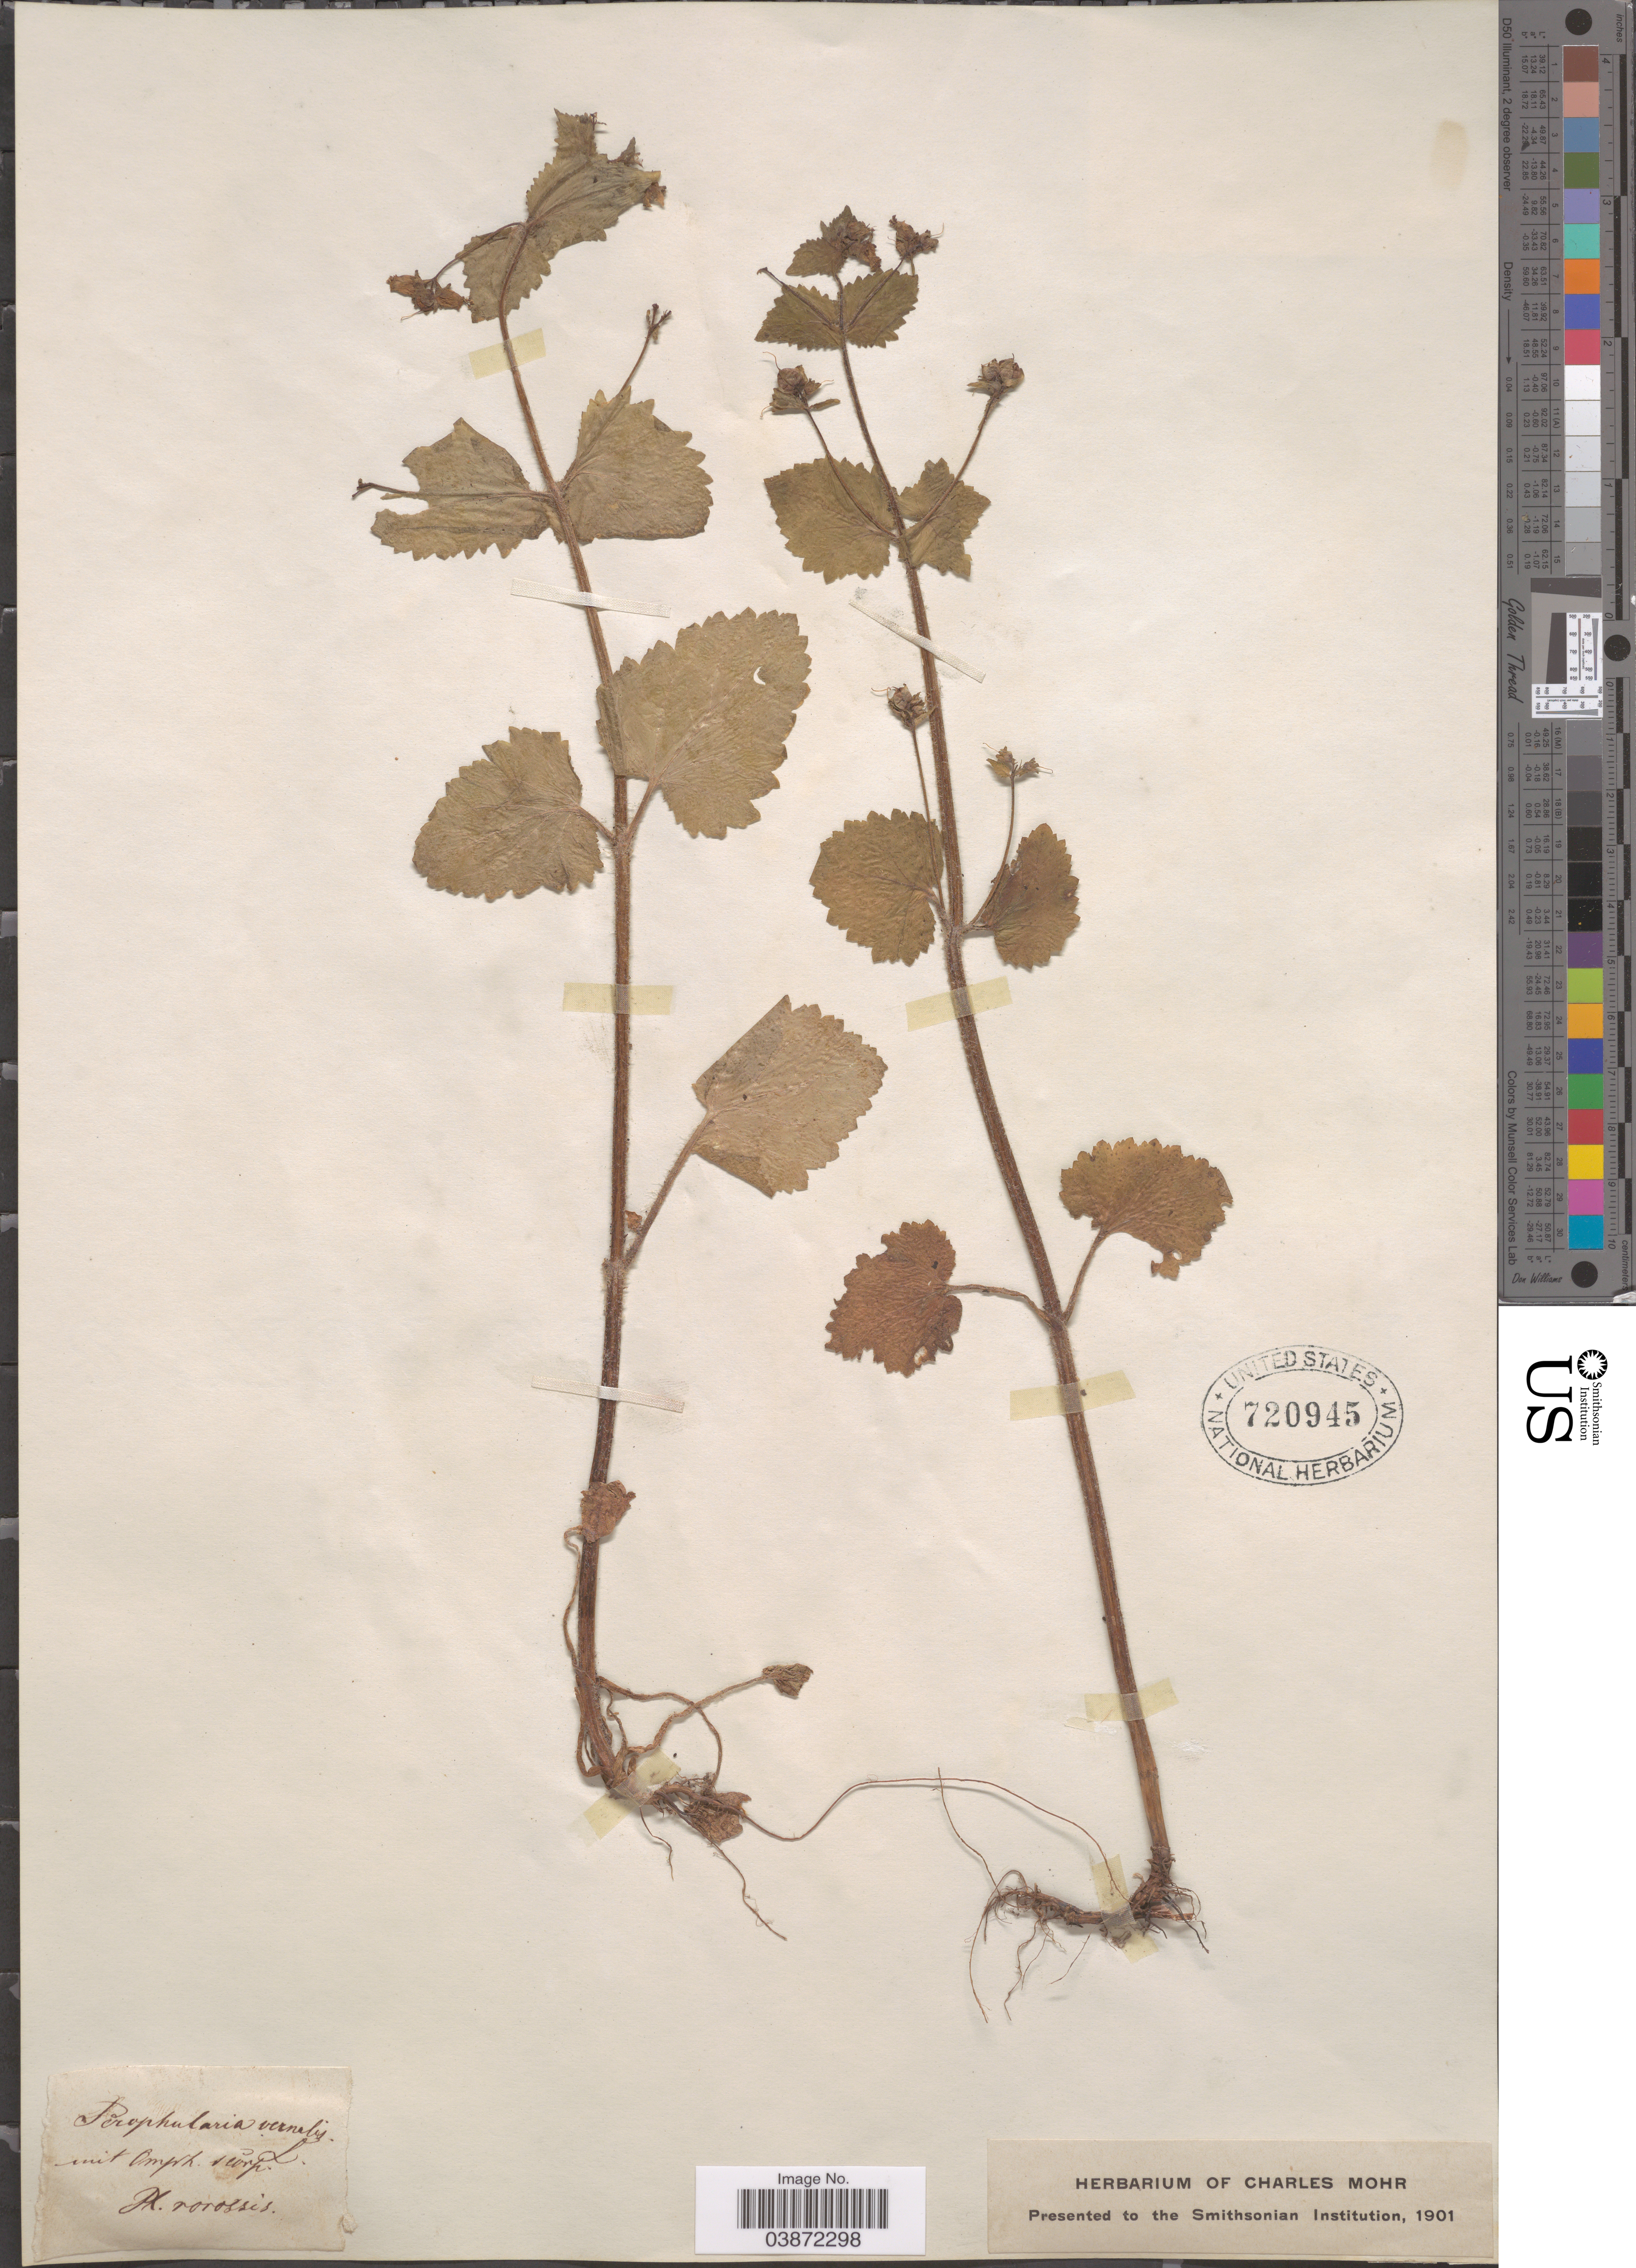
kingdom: Plantae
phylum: Tracheophyta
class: Magnoliopsida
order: Lamiales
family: Scrophulariaceae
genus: Scrophularia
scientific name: Scrophularia vernalis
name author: L.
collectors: ex herb. Charles Mohr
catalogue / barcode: US 720945